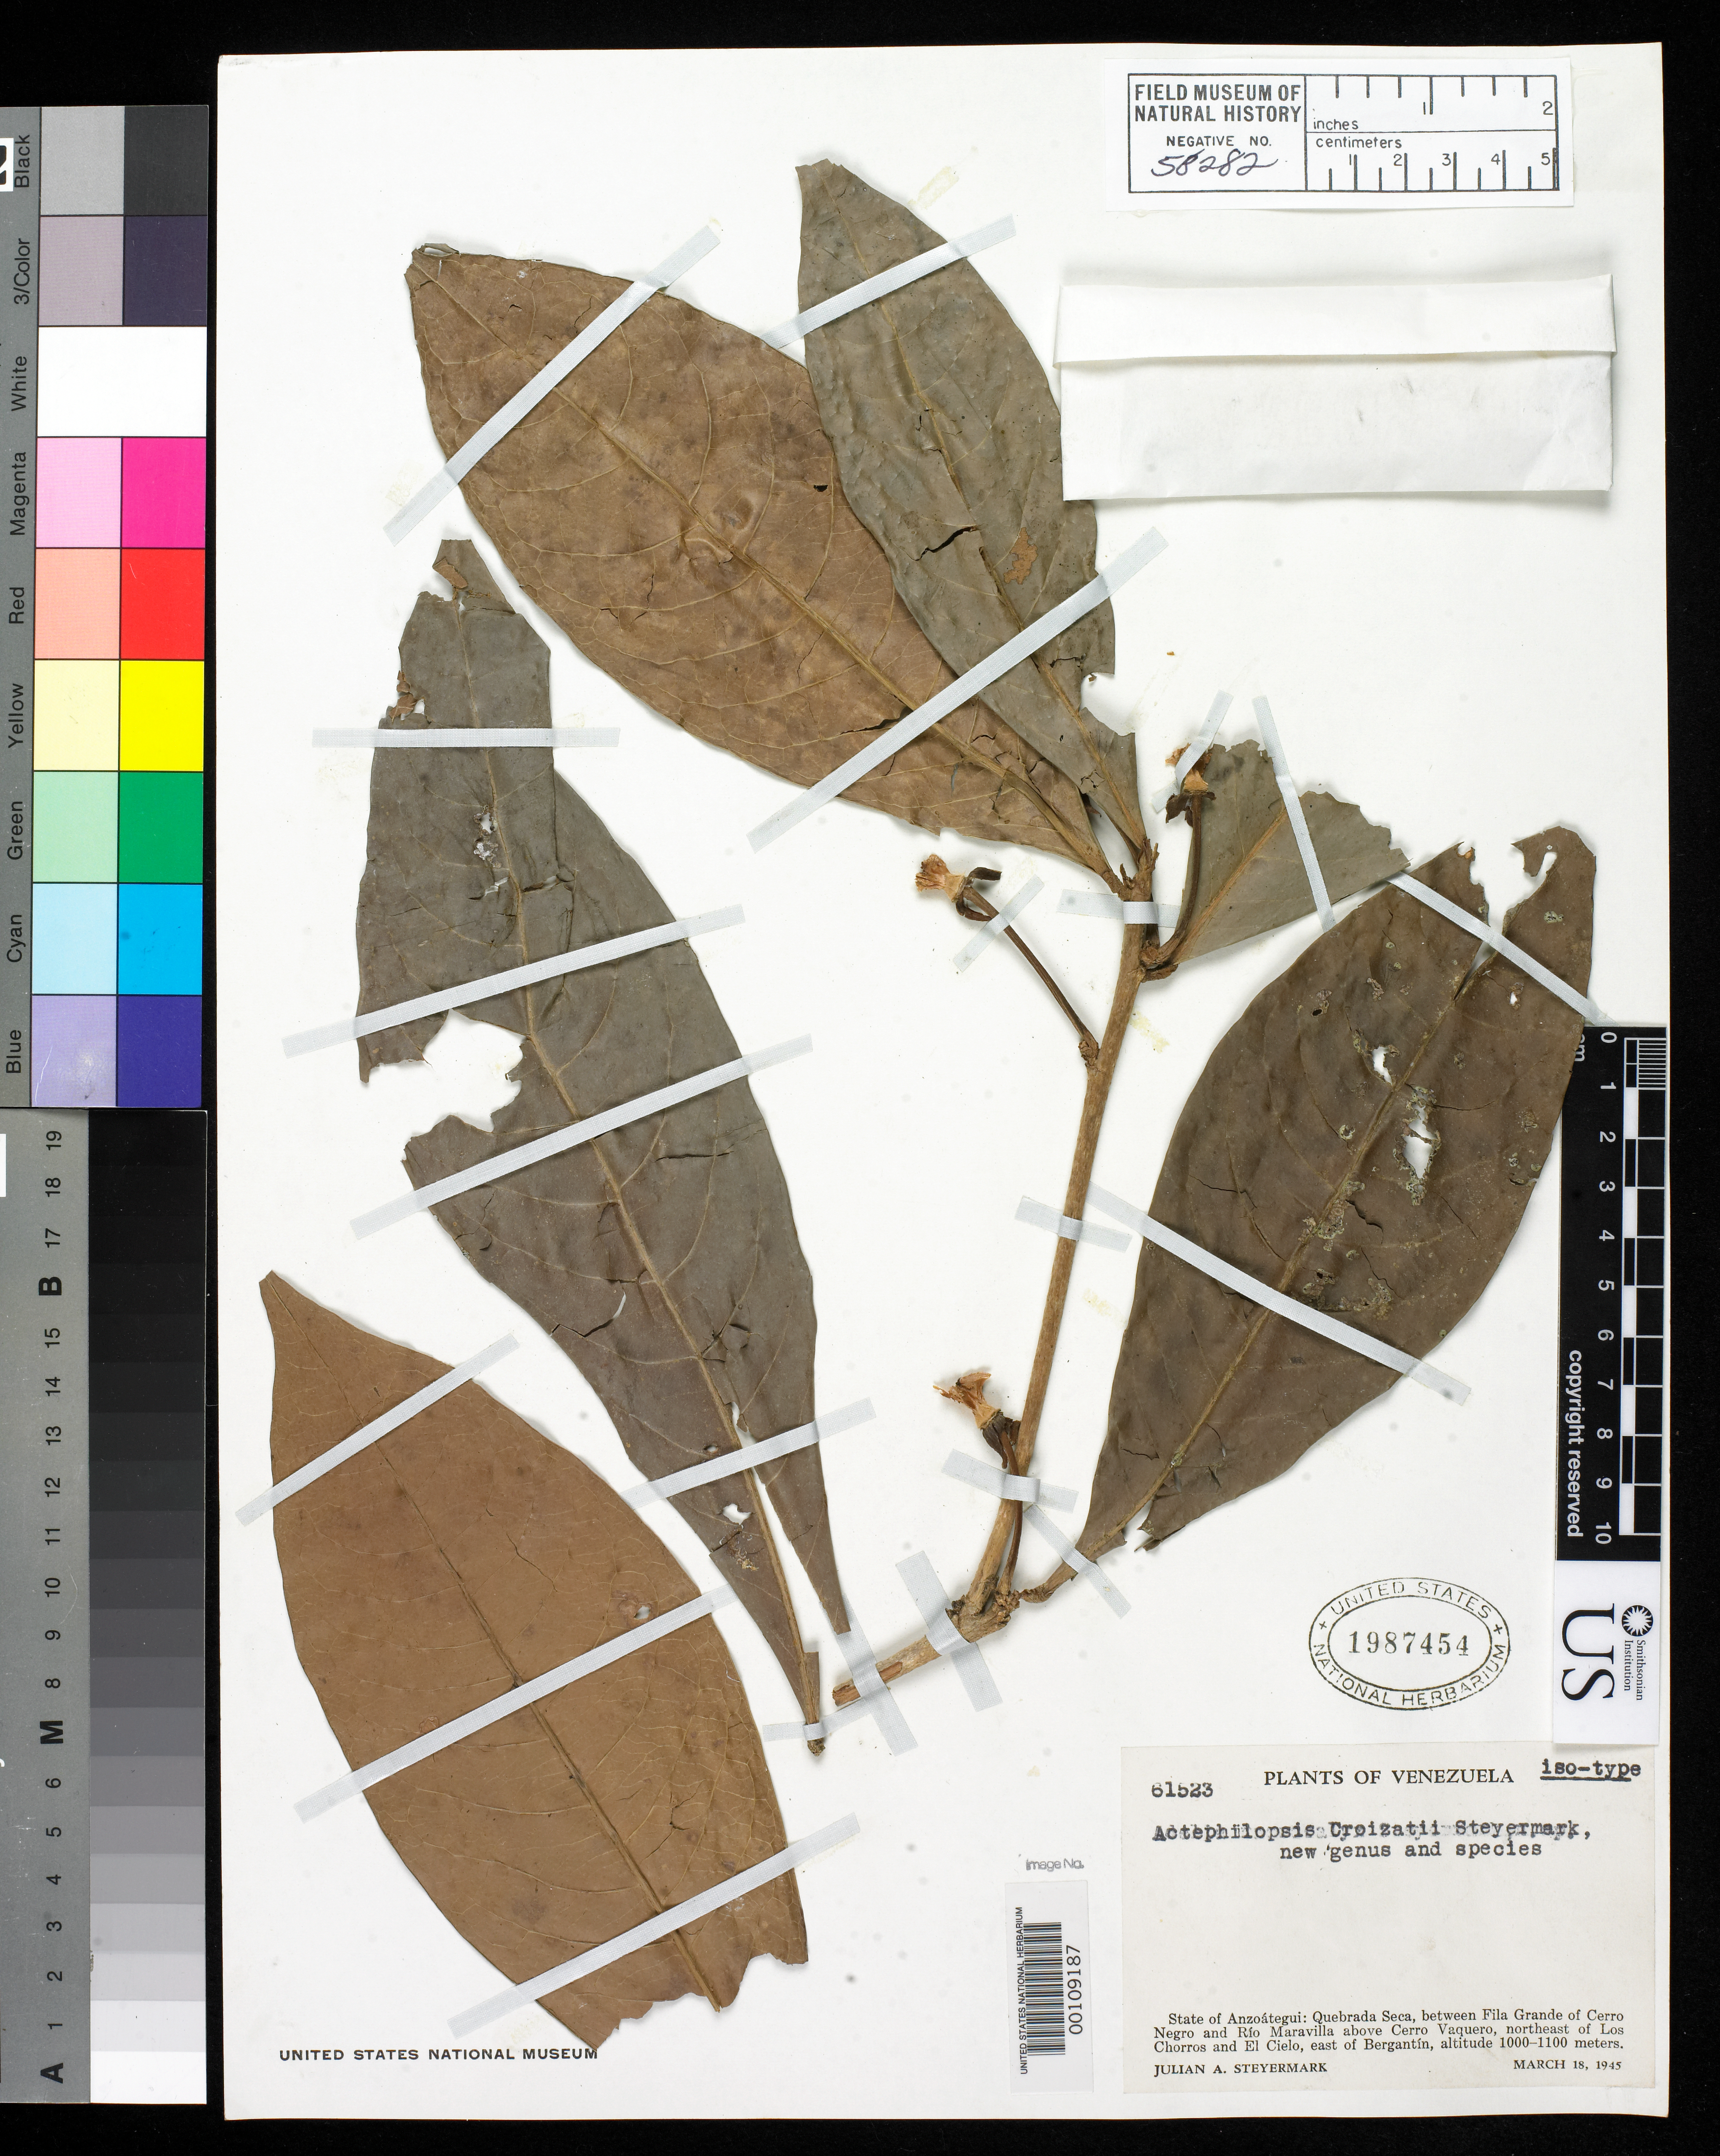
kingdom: Plantae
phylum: Tracheophyta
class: Magnoliopsida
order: Malpighiales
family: Phyllanthaceae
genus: Croizatia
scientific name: Croizatia neotropica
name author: Steyerm.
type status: Isotype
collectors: J. Steyermark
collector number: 61523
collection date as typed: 18 Mar 1945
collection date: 1945-03-18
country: Venezuela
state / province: Anzoategui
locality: Quebrada Seca, between filagrande of Cerro Negro and Rio Maravilla.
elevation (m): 1000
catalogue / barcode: US 1987454